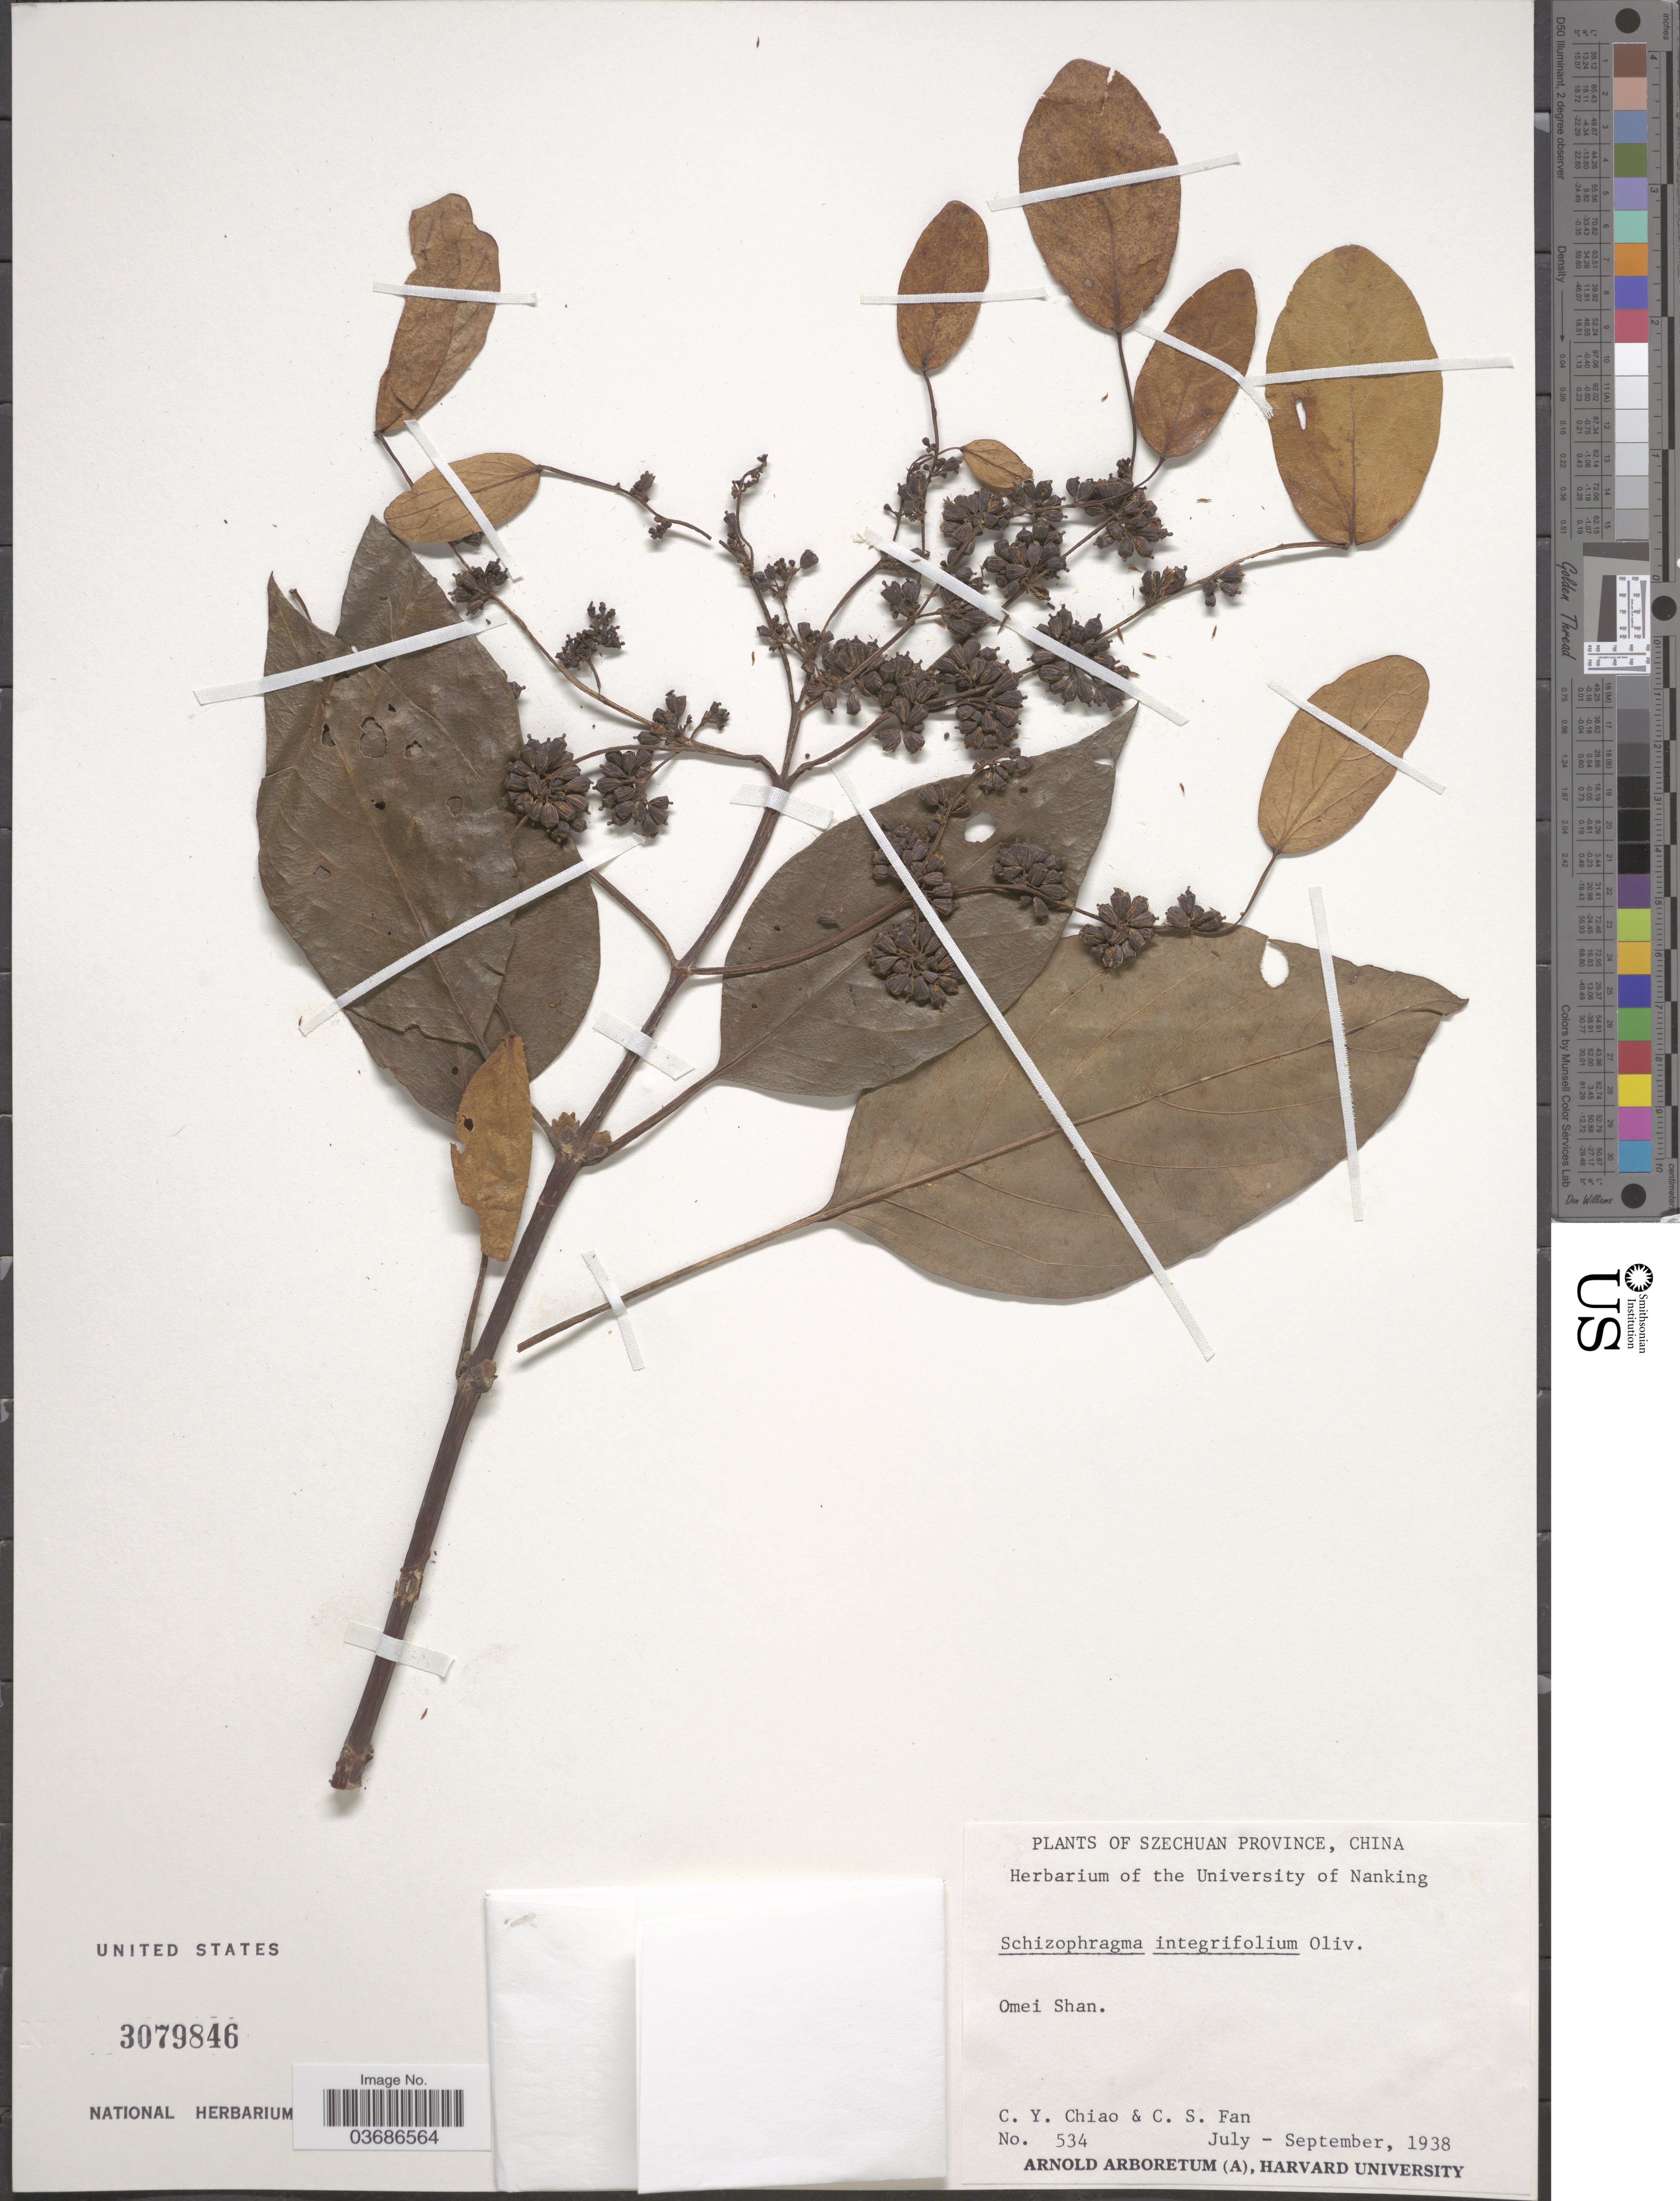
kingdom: Plantae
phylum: Tracheophyta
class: Magnoliopsida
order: Cornales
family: Hydrangeaceae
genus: Hydrangea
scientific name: Hydrangea ampla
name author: (Chun) Y. De Smet & Granados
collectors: C. Y. Chiao & C. S. Fan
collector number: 534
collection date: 1938-07/1938-09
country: China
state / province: Sichuan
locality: Szechuan Province. Omei Shan.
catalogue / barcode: US 3079846